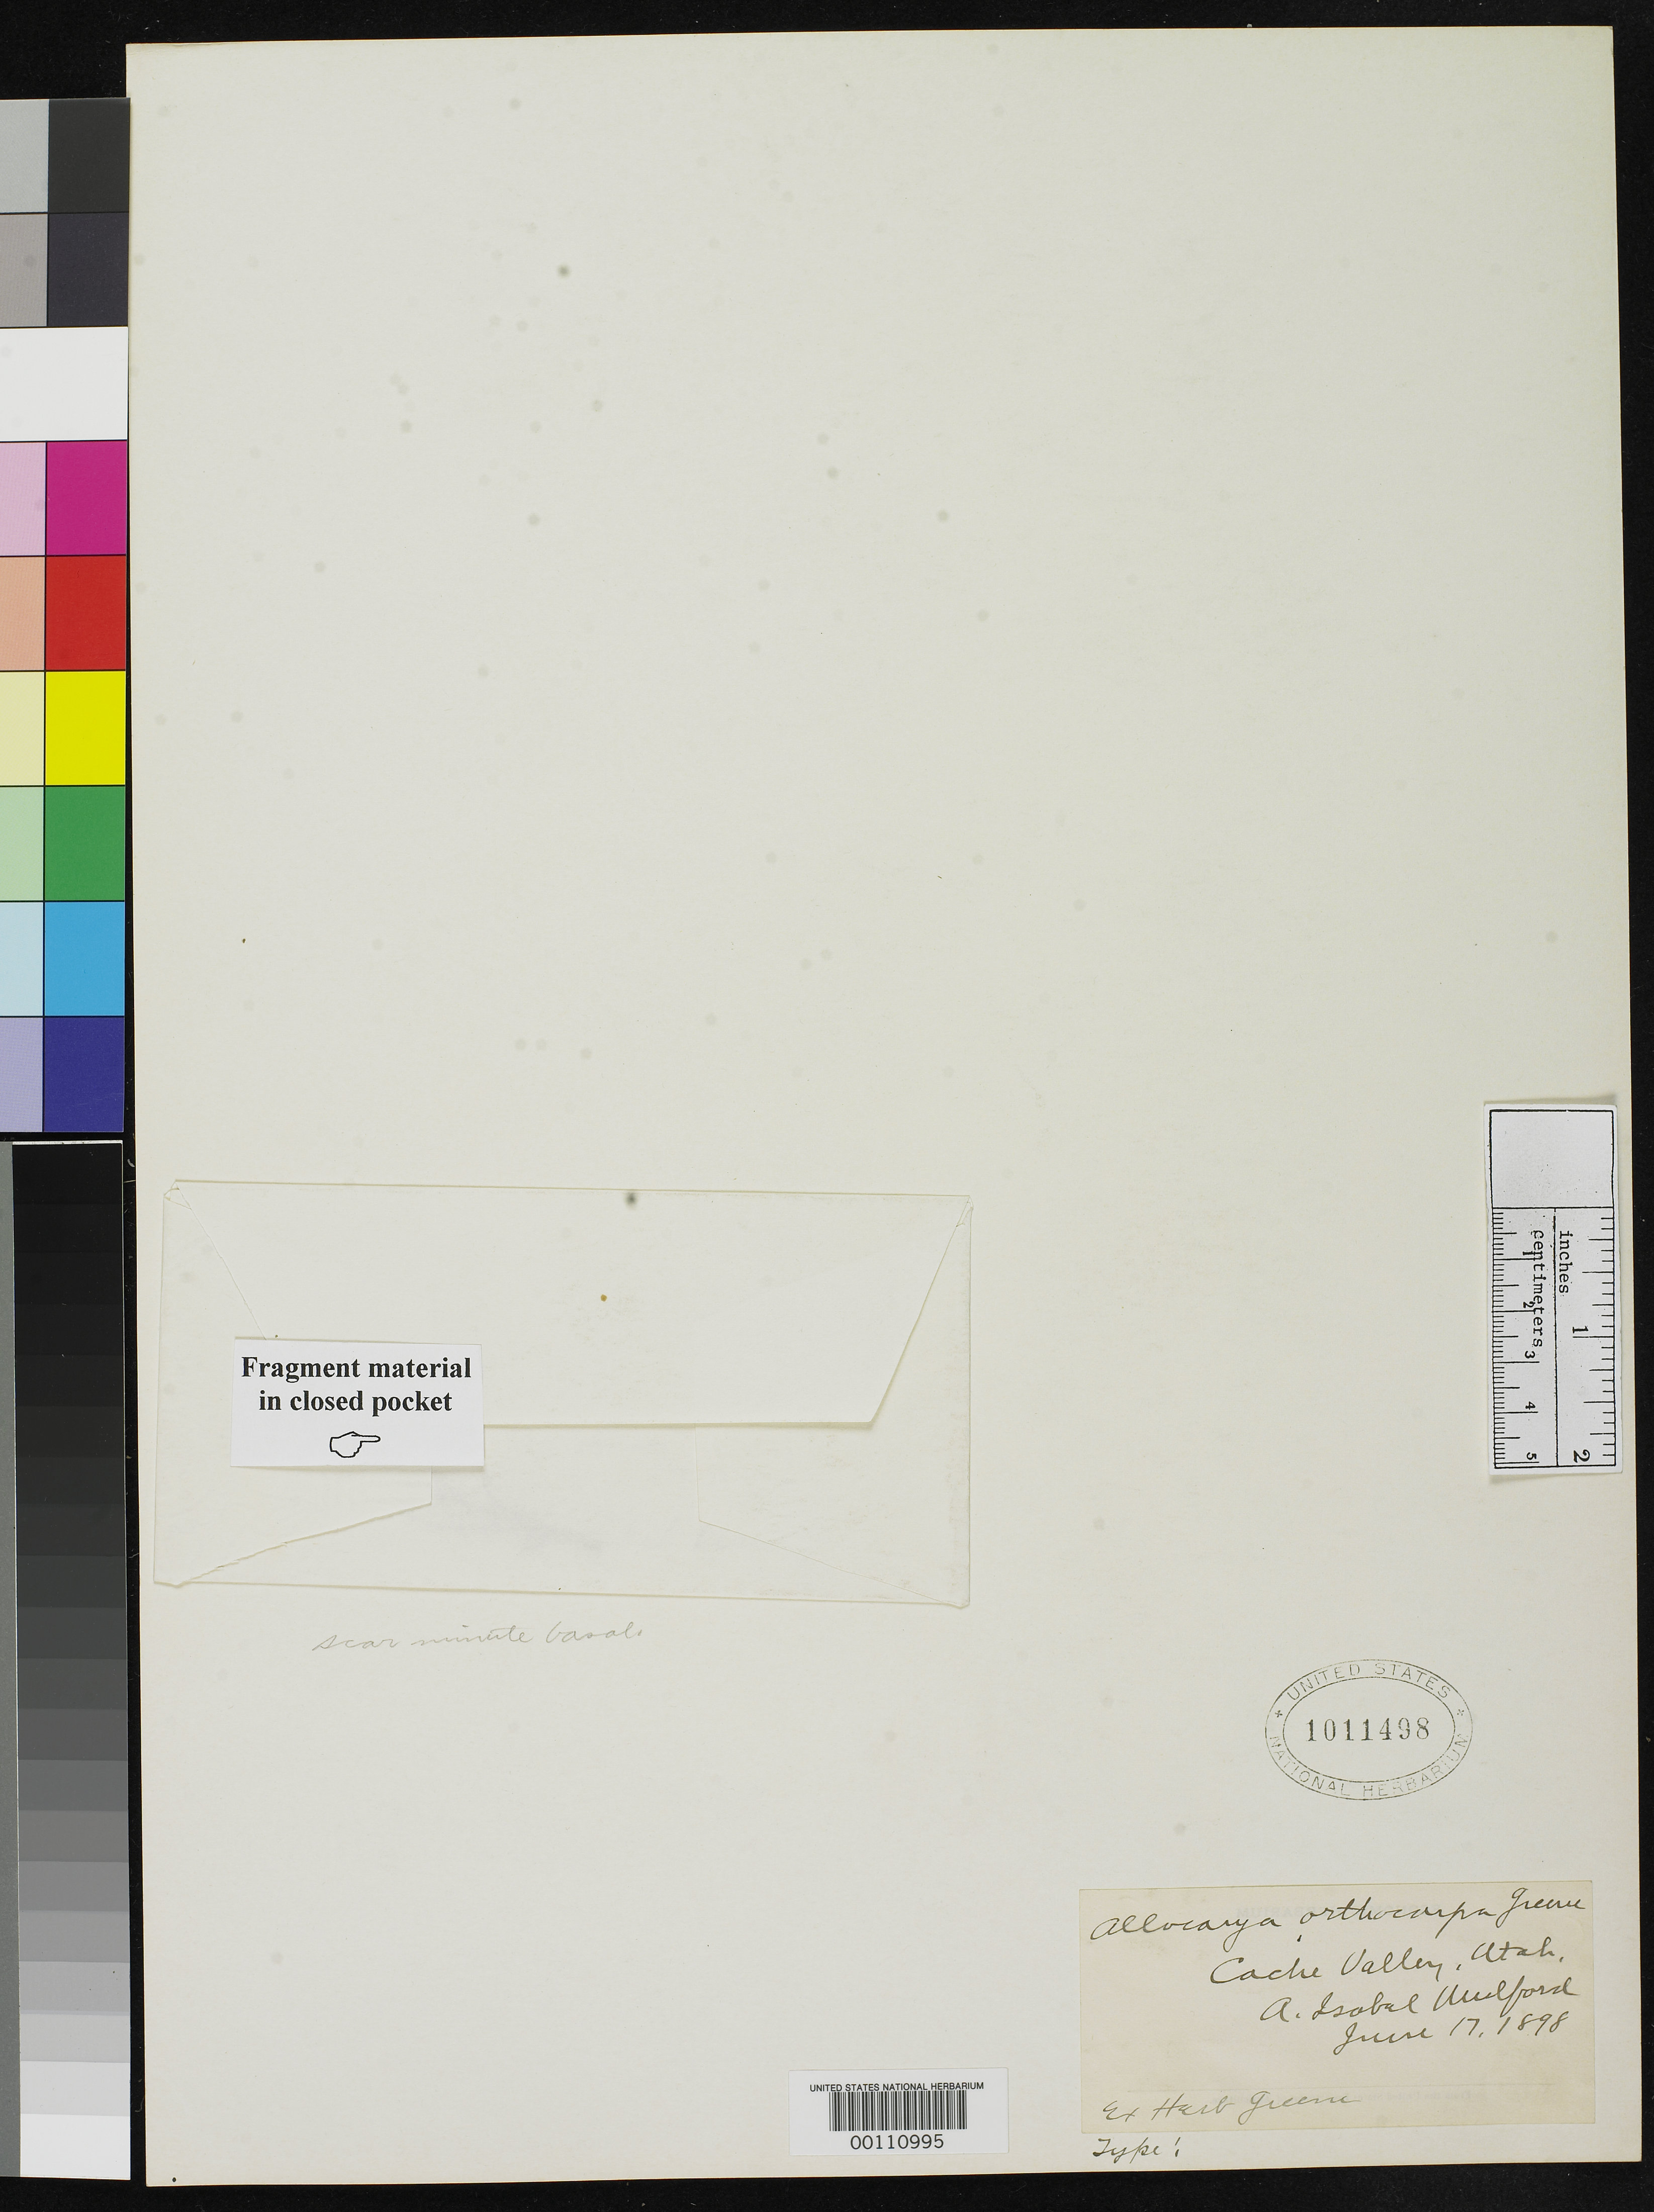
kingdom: Plantae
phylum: Tracheophyta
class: Magnoliopsida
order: Boraginales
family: Boraginaceae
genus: Allocarya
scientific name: Allocarya orthocarpa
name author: Greene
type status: Isotype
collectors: A. Mulford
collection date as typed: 17 Jun 1898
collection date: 1898-06-17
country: United States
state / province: Utah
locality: Cache Valley.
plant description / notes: Fragmentary material of type specimen ex herb. Greene.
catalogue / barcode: US 1011498